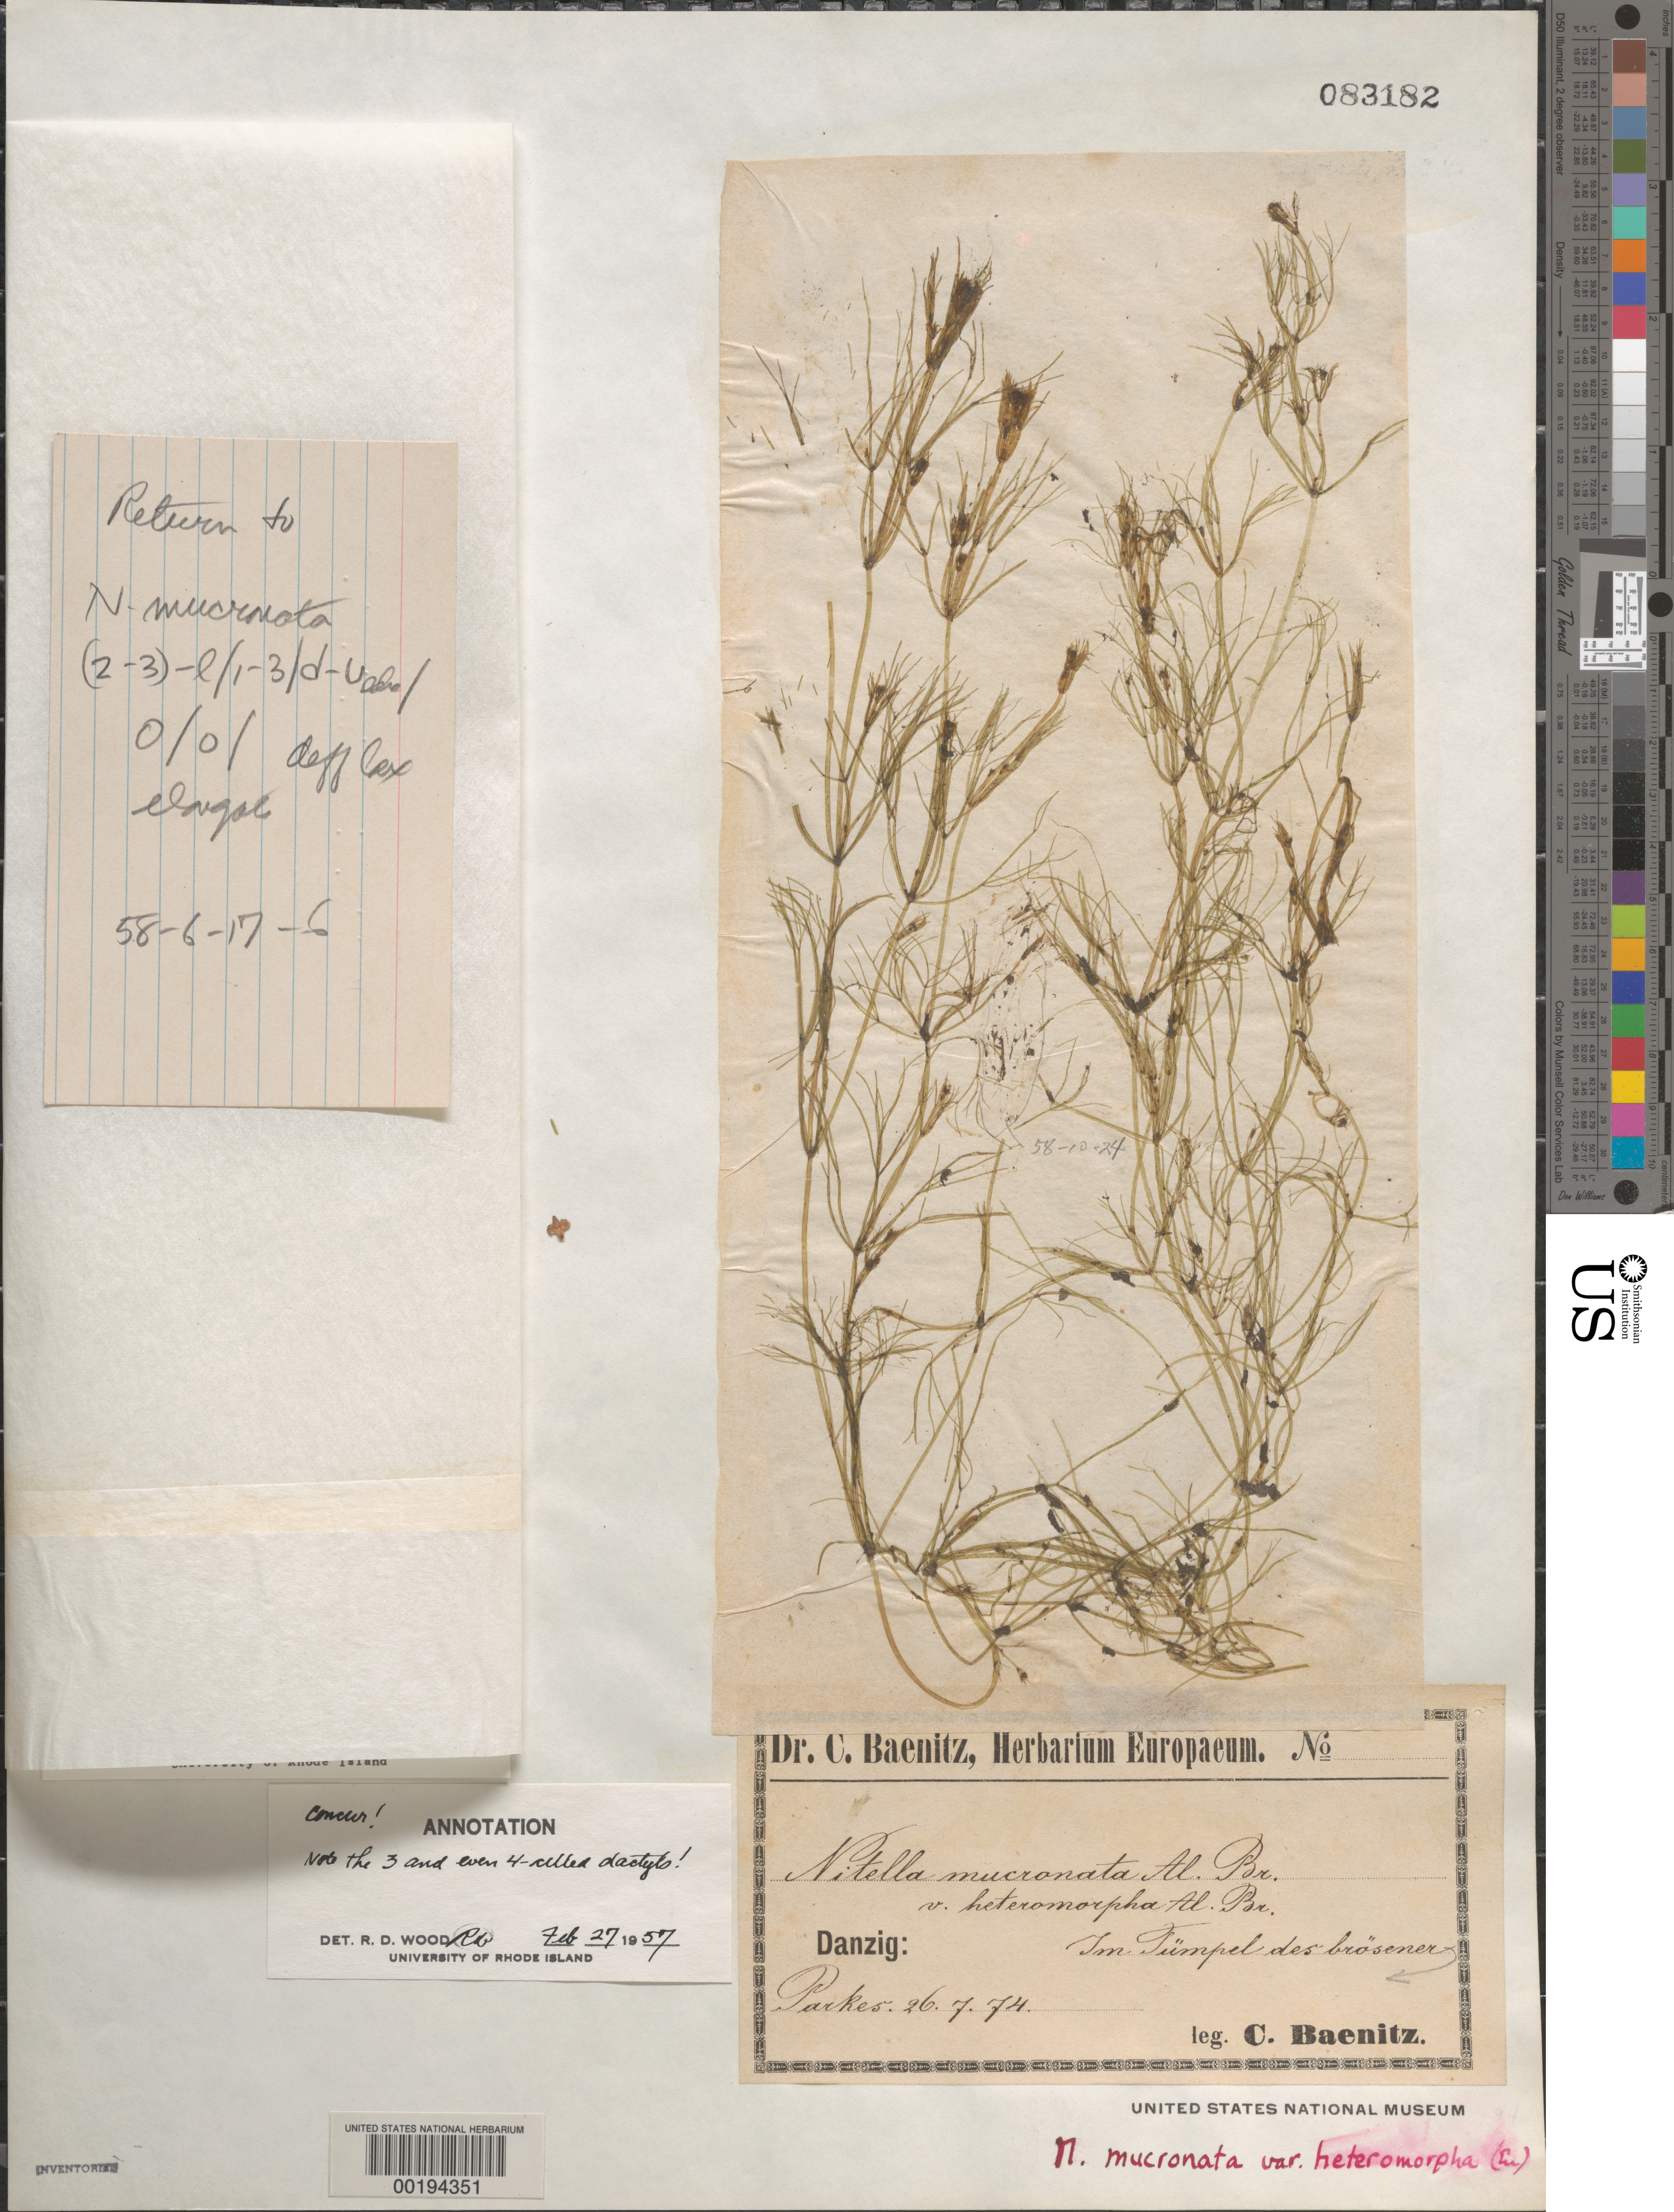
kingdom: Plantae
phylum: Charophyta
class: Charophyceae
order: Charales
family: Characeae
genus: Nitella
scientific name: Nitella mucronata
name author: (A. Braun) F. Miquel in H.C. Hall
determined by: Wood, R. D.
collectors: C. G. Baenitz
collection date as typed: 26 Jul 1874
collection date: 1874-07-26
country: Poland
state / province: Pomorskie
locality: Park pond, gdansk (danzig)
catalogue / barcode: US 83182